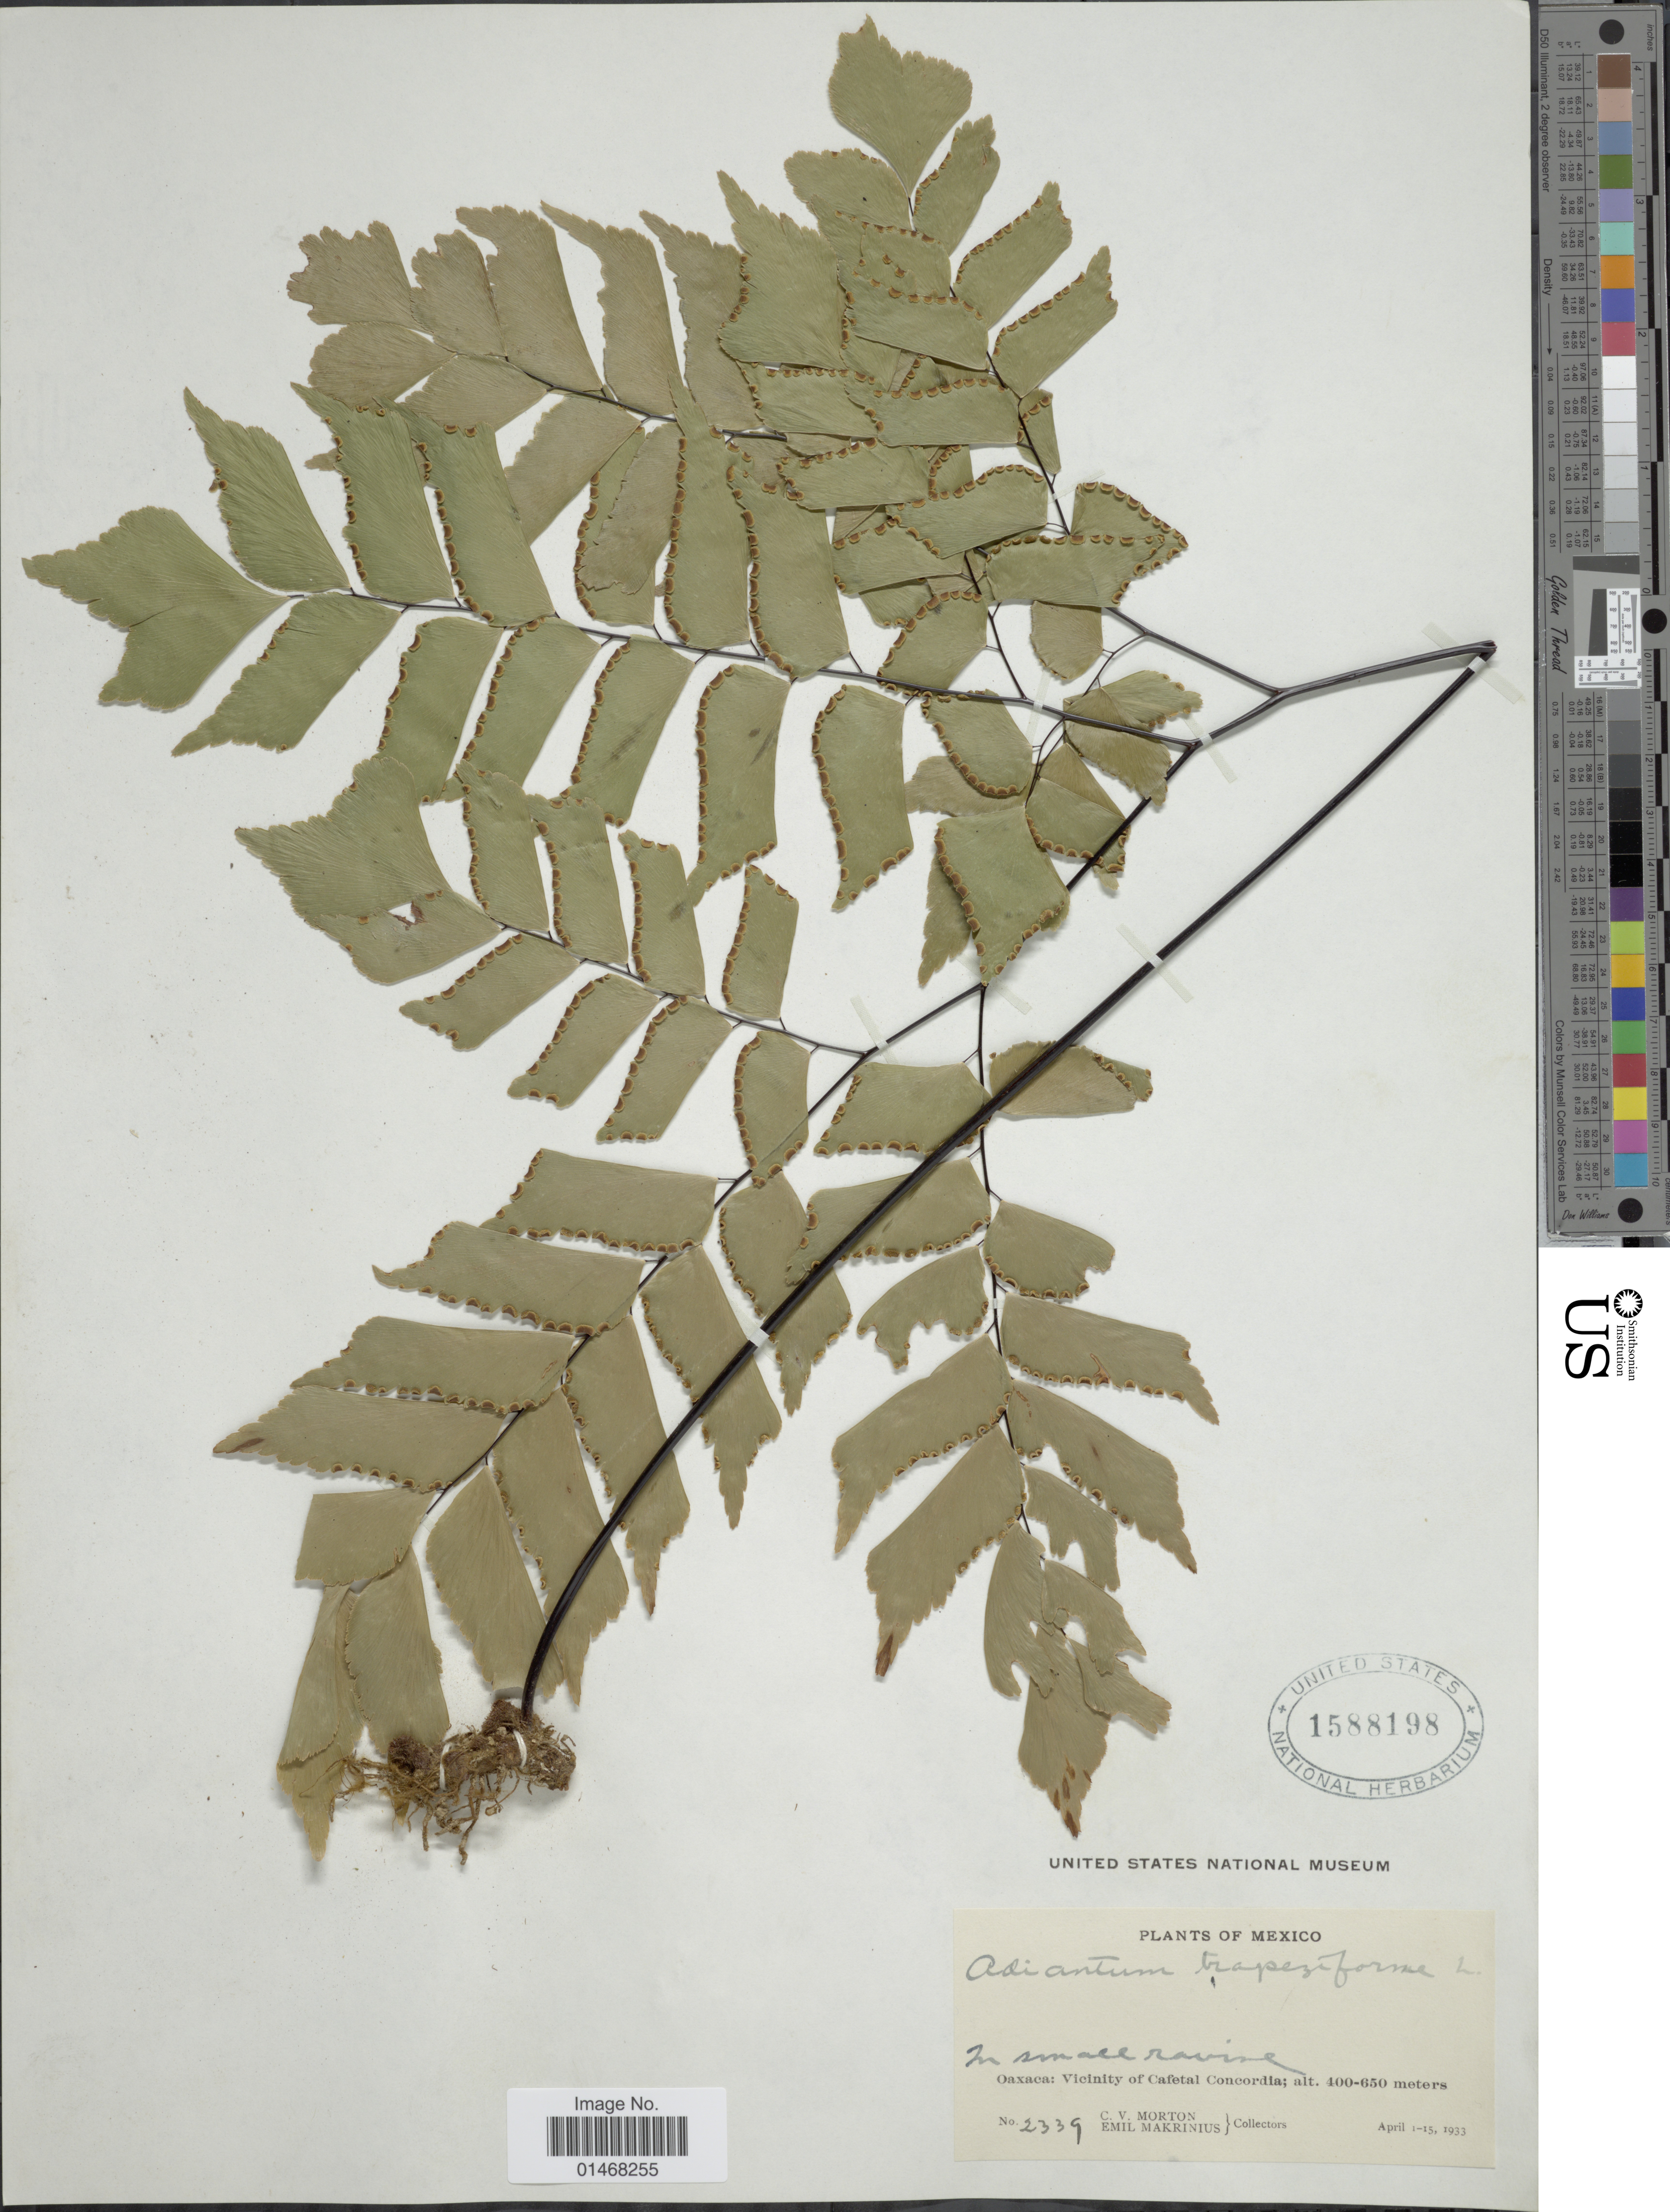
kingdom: Plantae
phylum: Tracheophyta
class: Polypodiopsida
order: Polypodiales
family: Pteridaceae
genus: Adiantum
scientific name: Adiantum trapeziforme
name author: L.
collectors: C. V. Morton & E. Makrinius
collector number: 2339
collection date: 1933-04-01/1933-04-15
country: Mexico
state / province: Oaxaca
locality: Vicinity of Cafetal Concordia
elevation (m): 400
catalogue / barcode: US 1588198